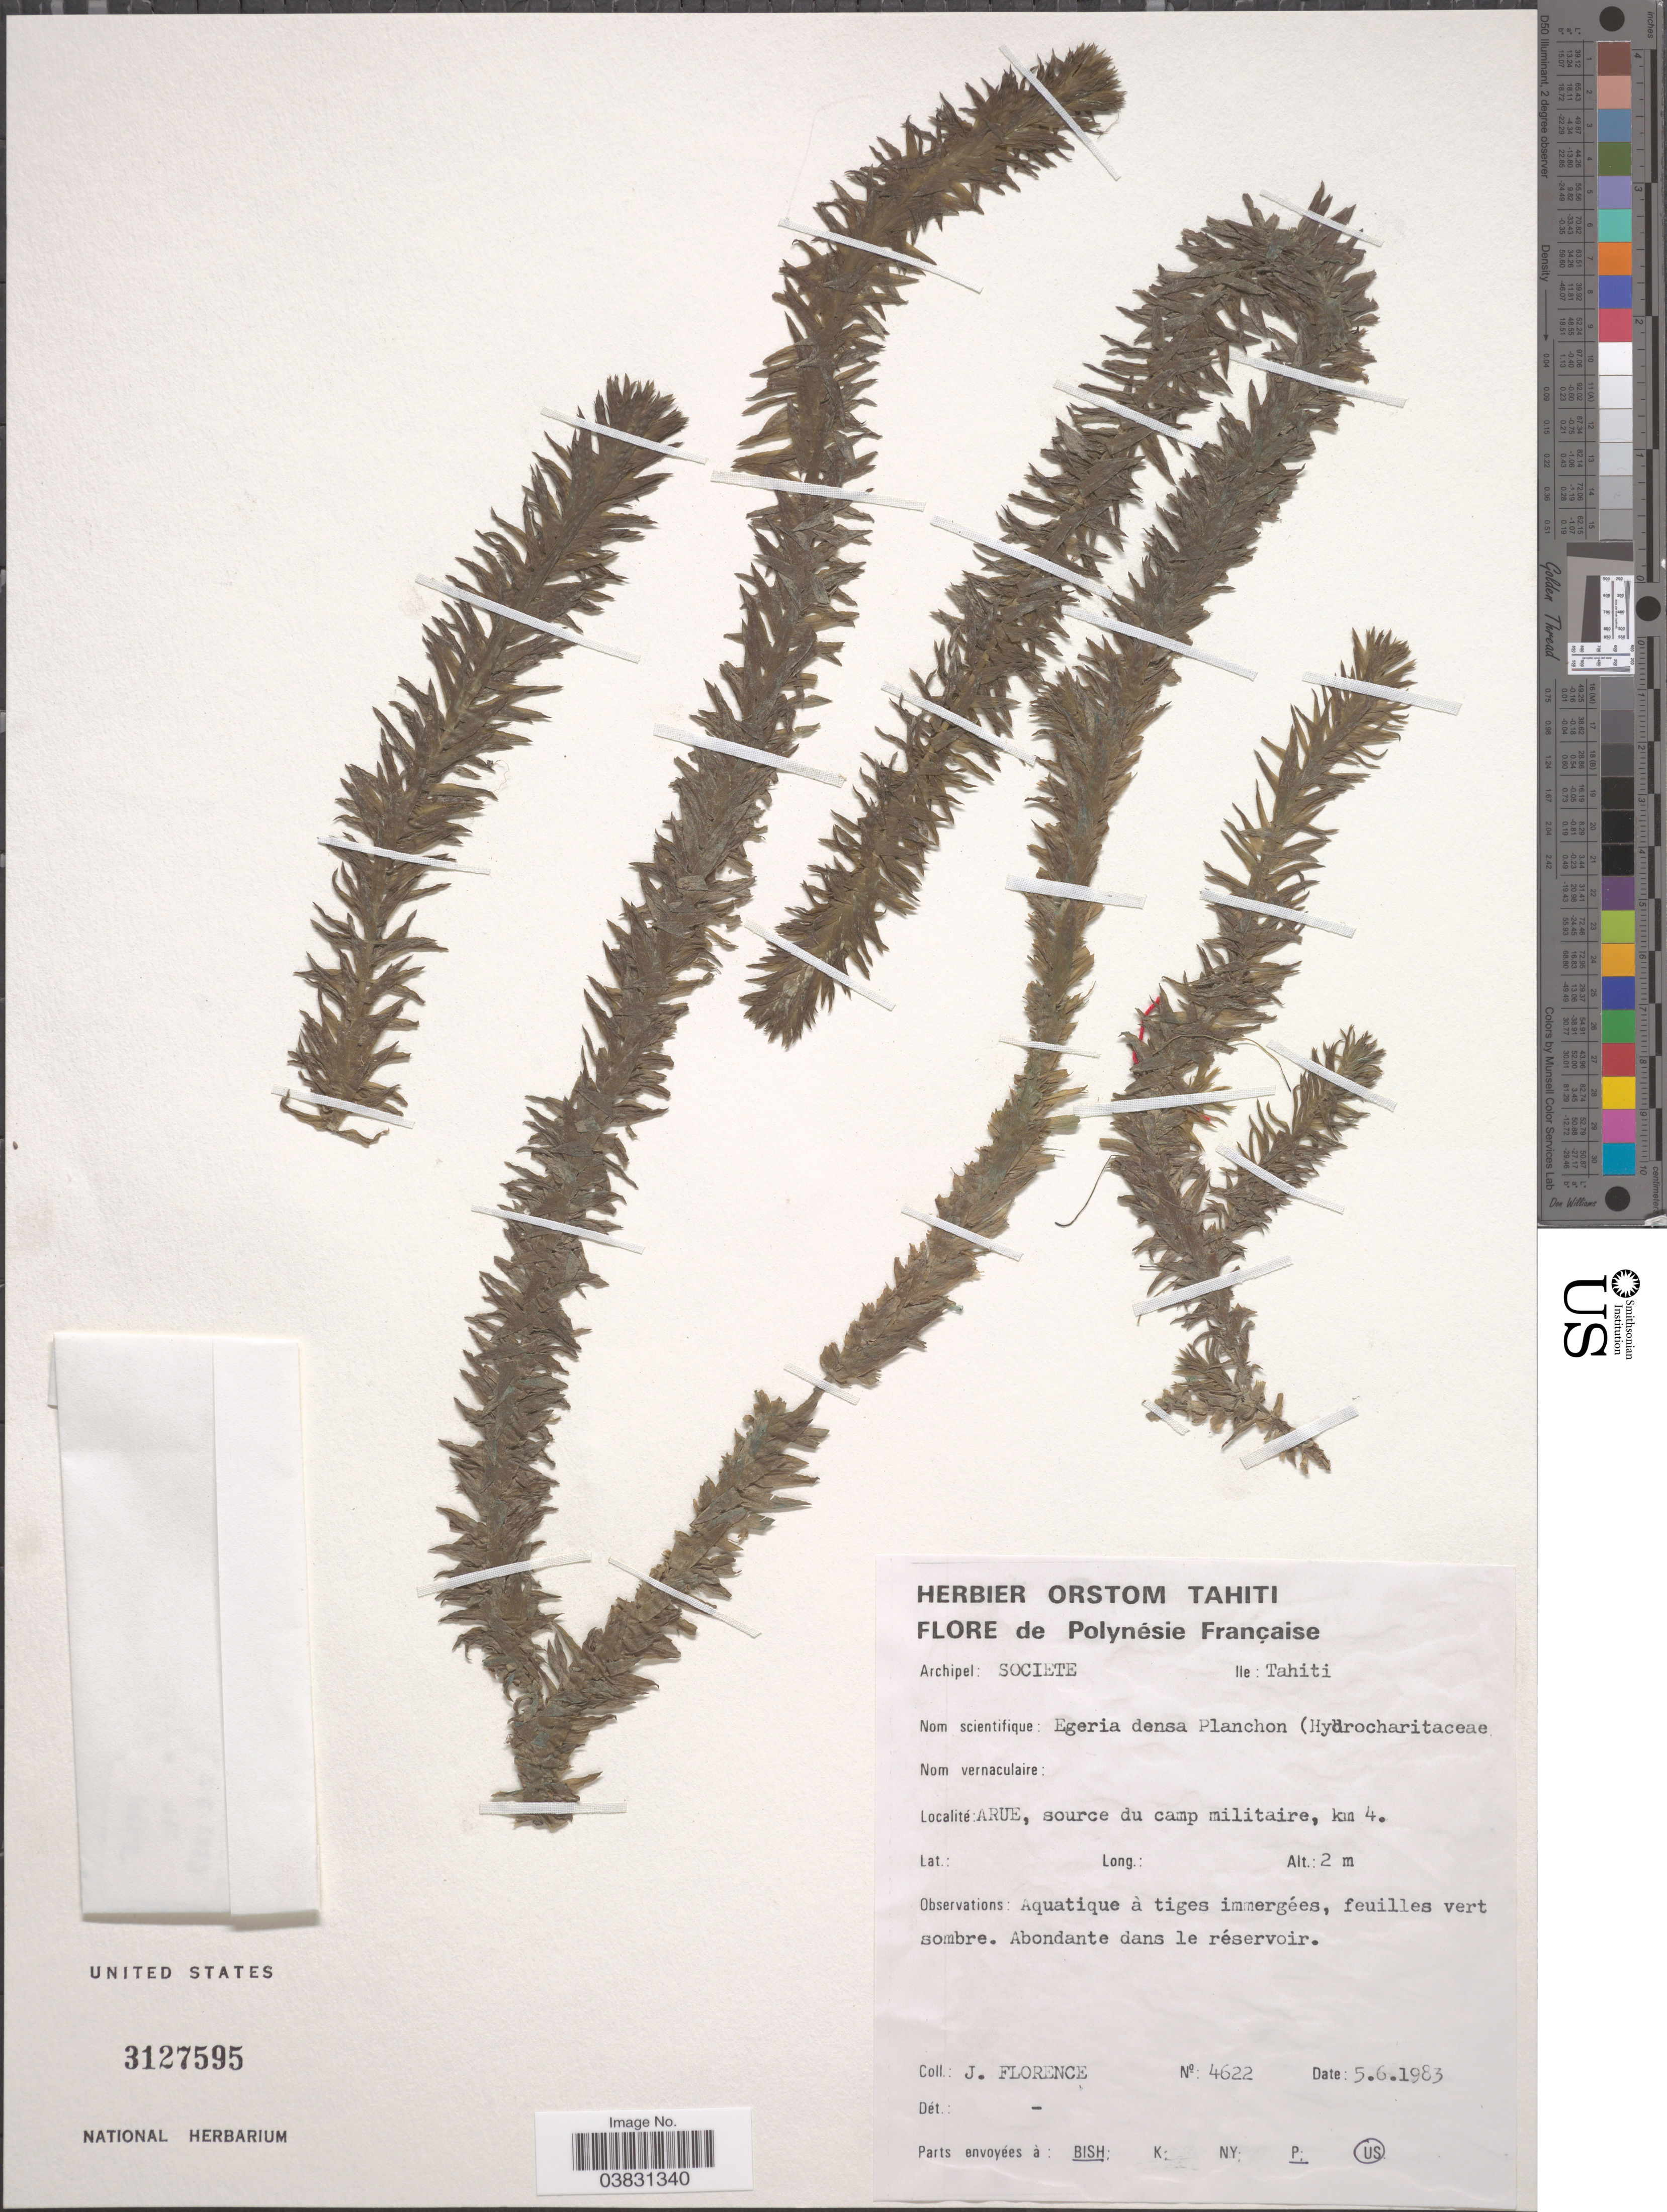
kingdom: Plantae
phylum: Tracheophyta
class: Liliopsida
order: Alismatales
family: Hydrocharitaceae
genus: Egeria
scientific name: Egeria densa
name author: Planch.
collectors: J. Florence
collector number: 4622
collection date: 1983-06-05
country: French Polynesia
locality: Archipel: Societe. Ile: Tahiti. Arue, source du camp militaire, km 4.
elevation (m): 2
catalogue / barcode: US 3127595